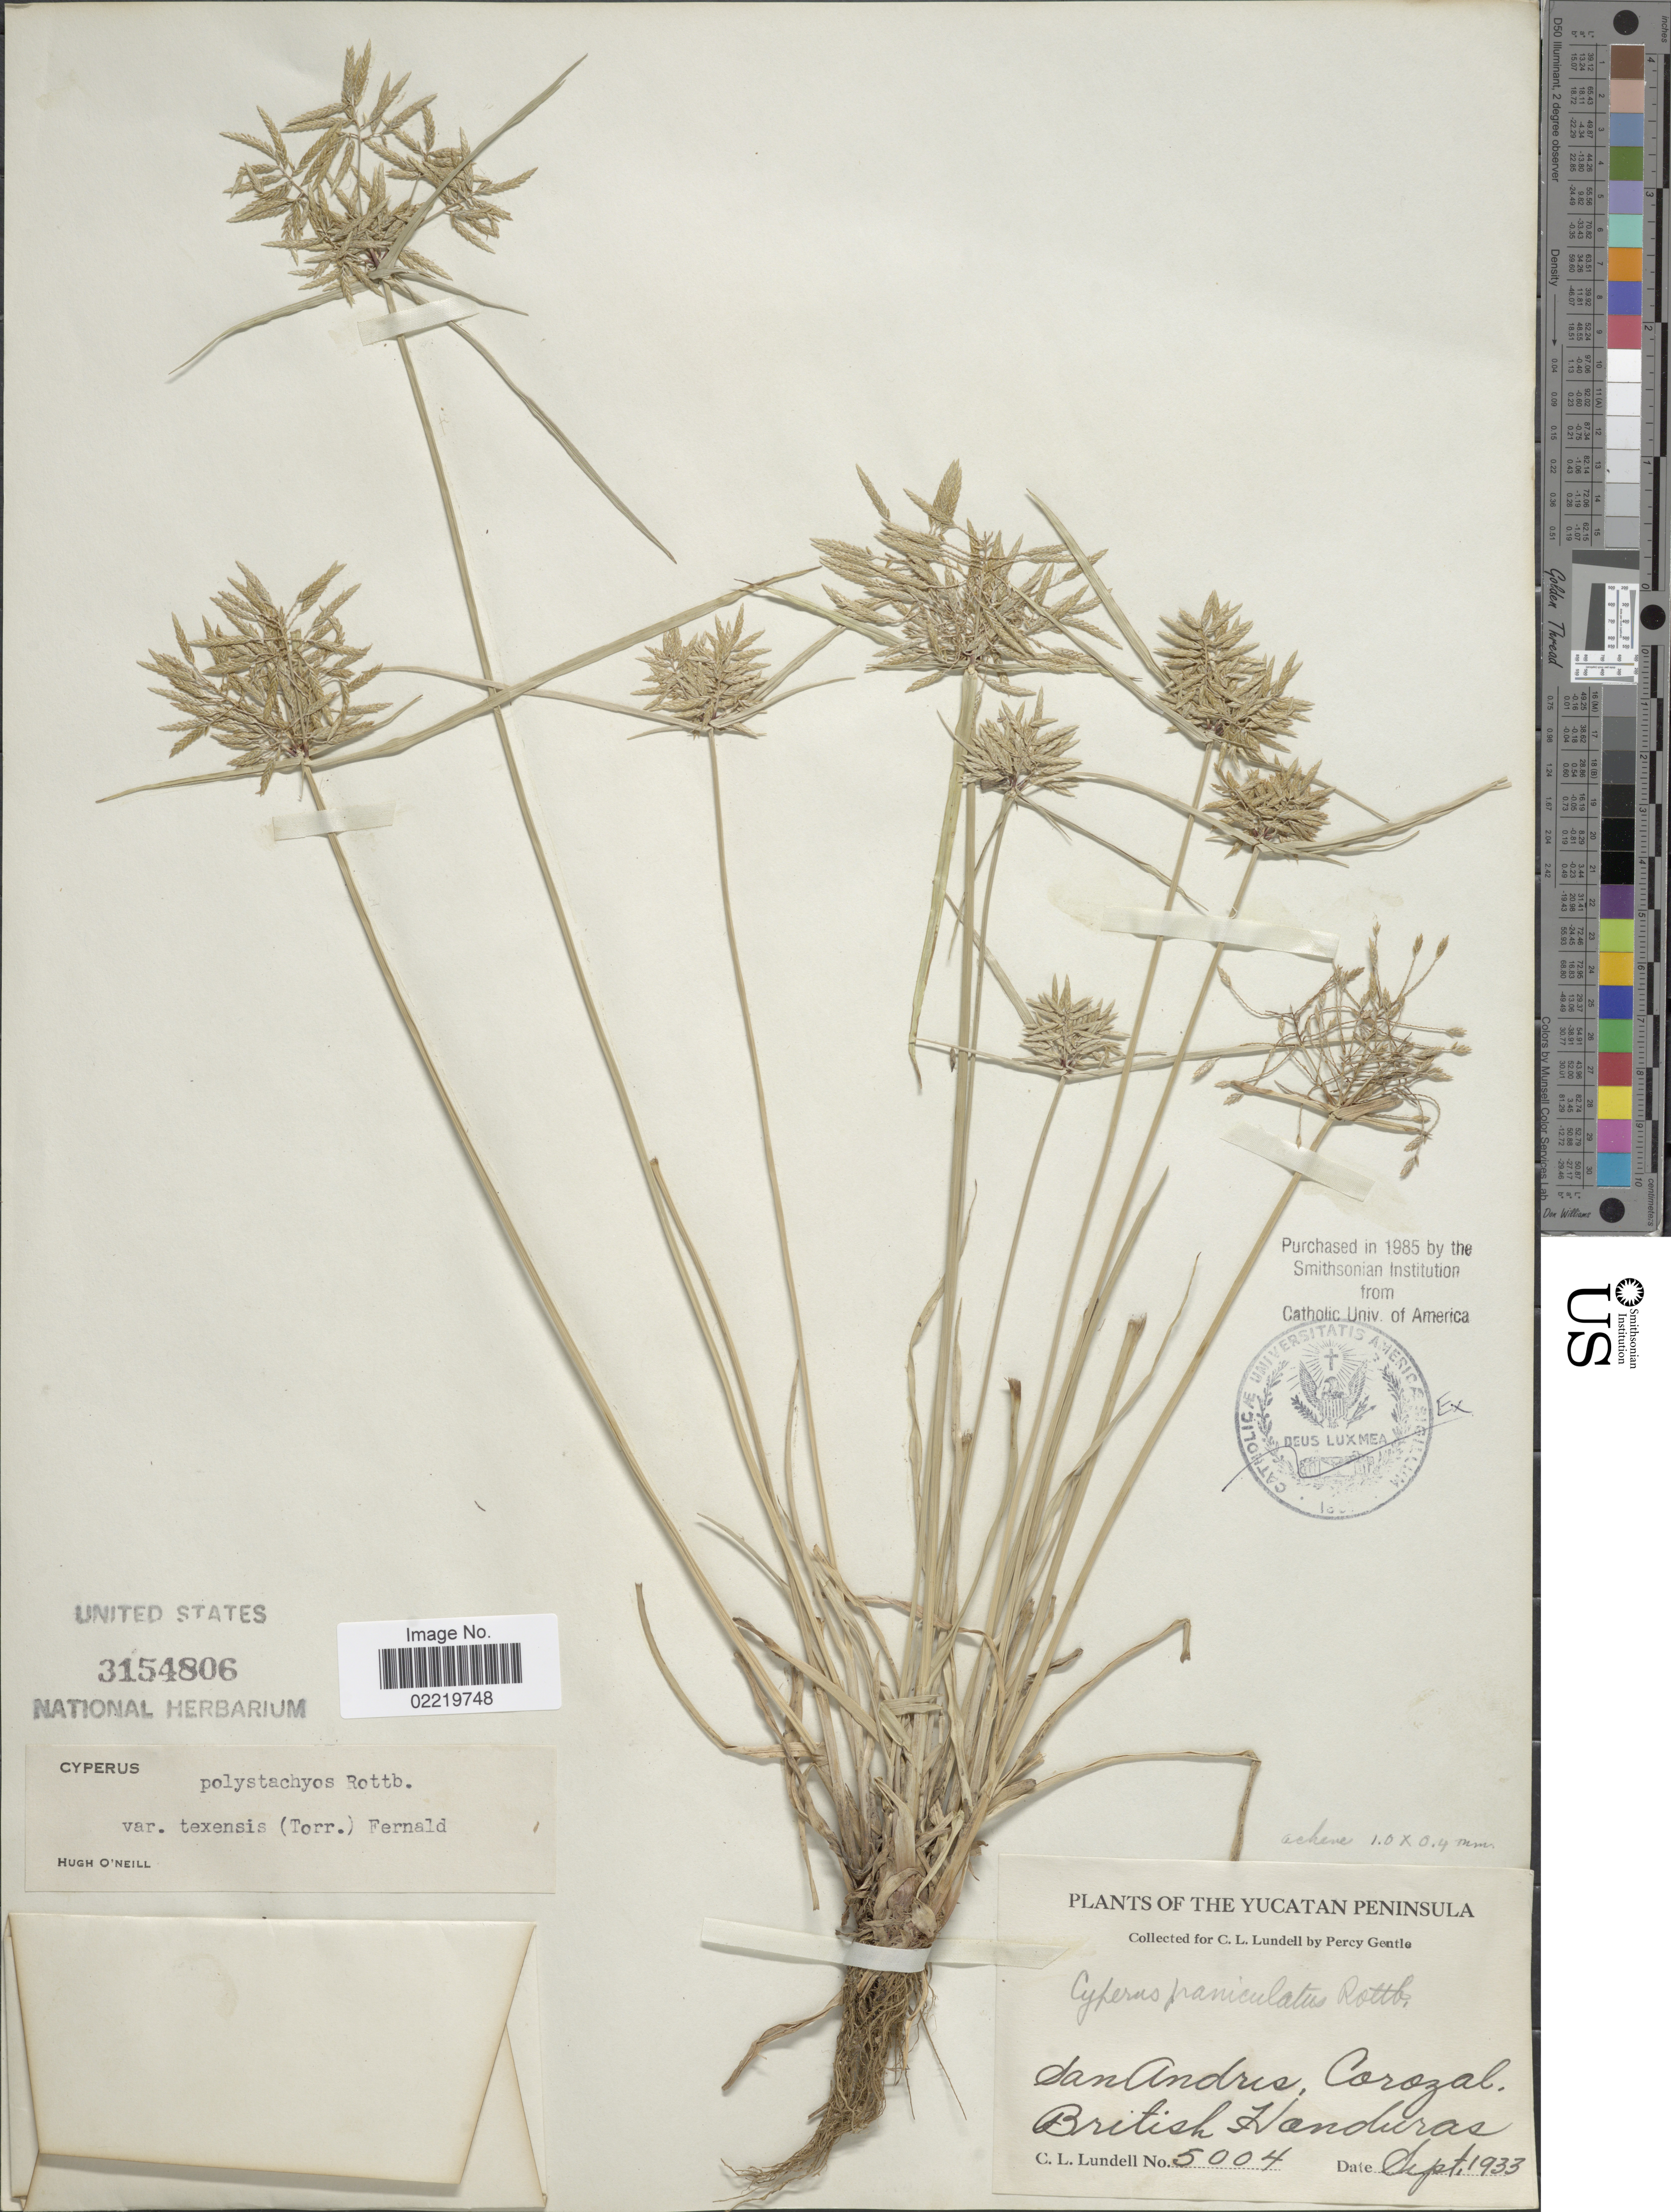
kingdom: Plantae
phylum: Tracheophyta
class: Liliopsida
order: Poales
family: Cyperaceae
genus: Cyperus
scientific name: Cyperus polystachyos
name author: Rottb.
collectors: C. L. Lundell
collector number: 5004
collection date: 1933-09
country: Belize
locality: The Yucatan Peninsula, San Andres, Corozal, British Honduras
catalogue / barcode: US 3154806